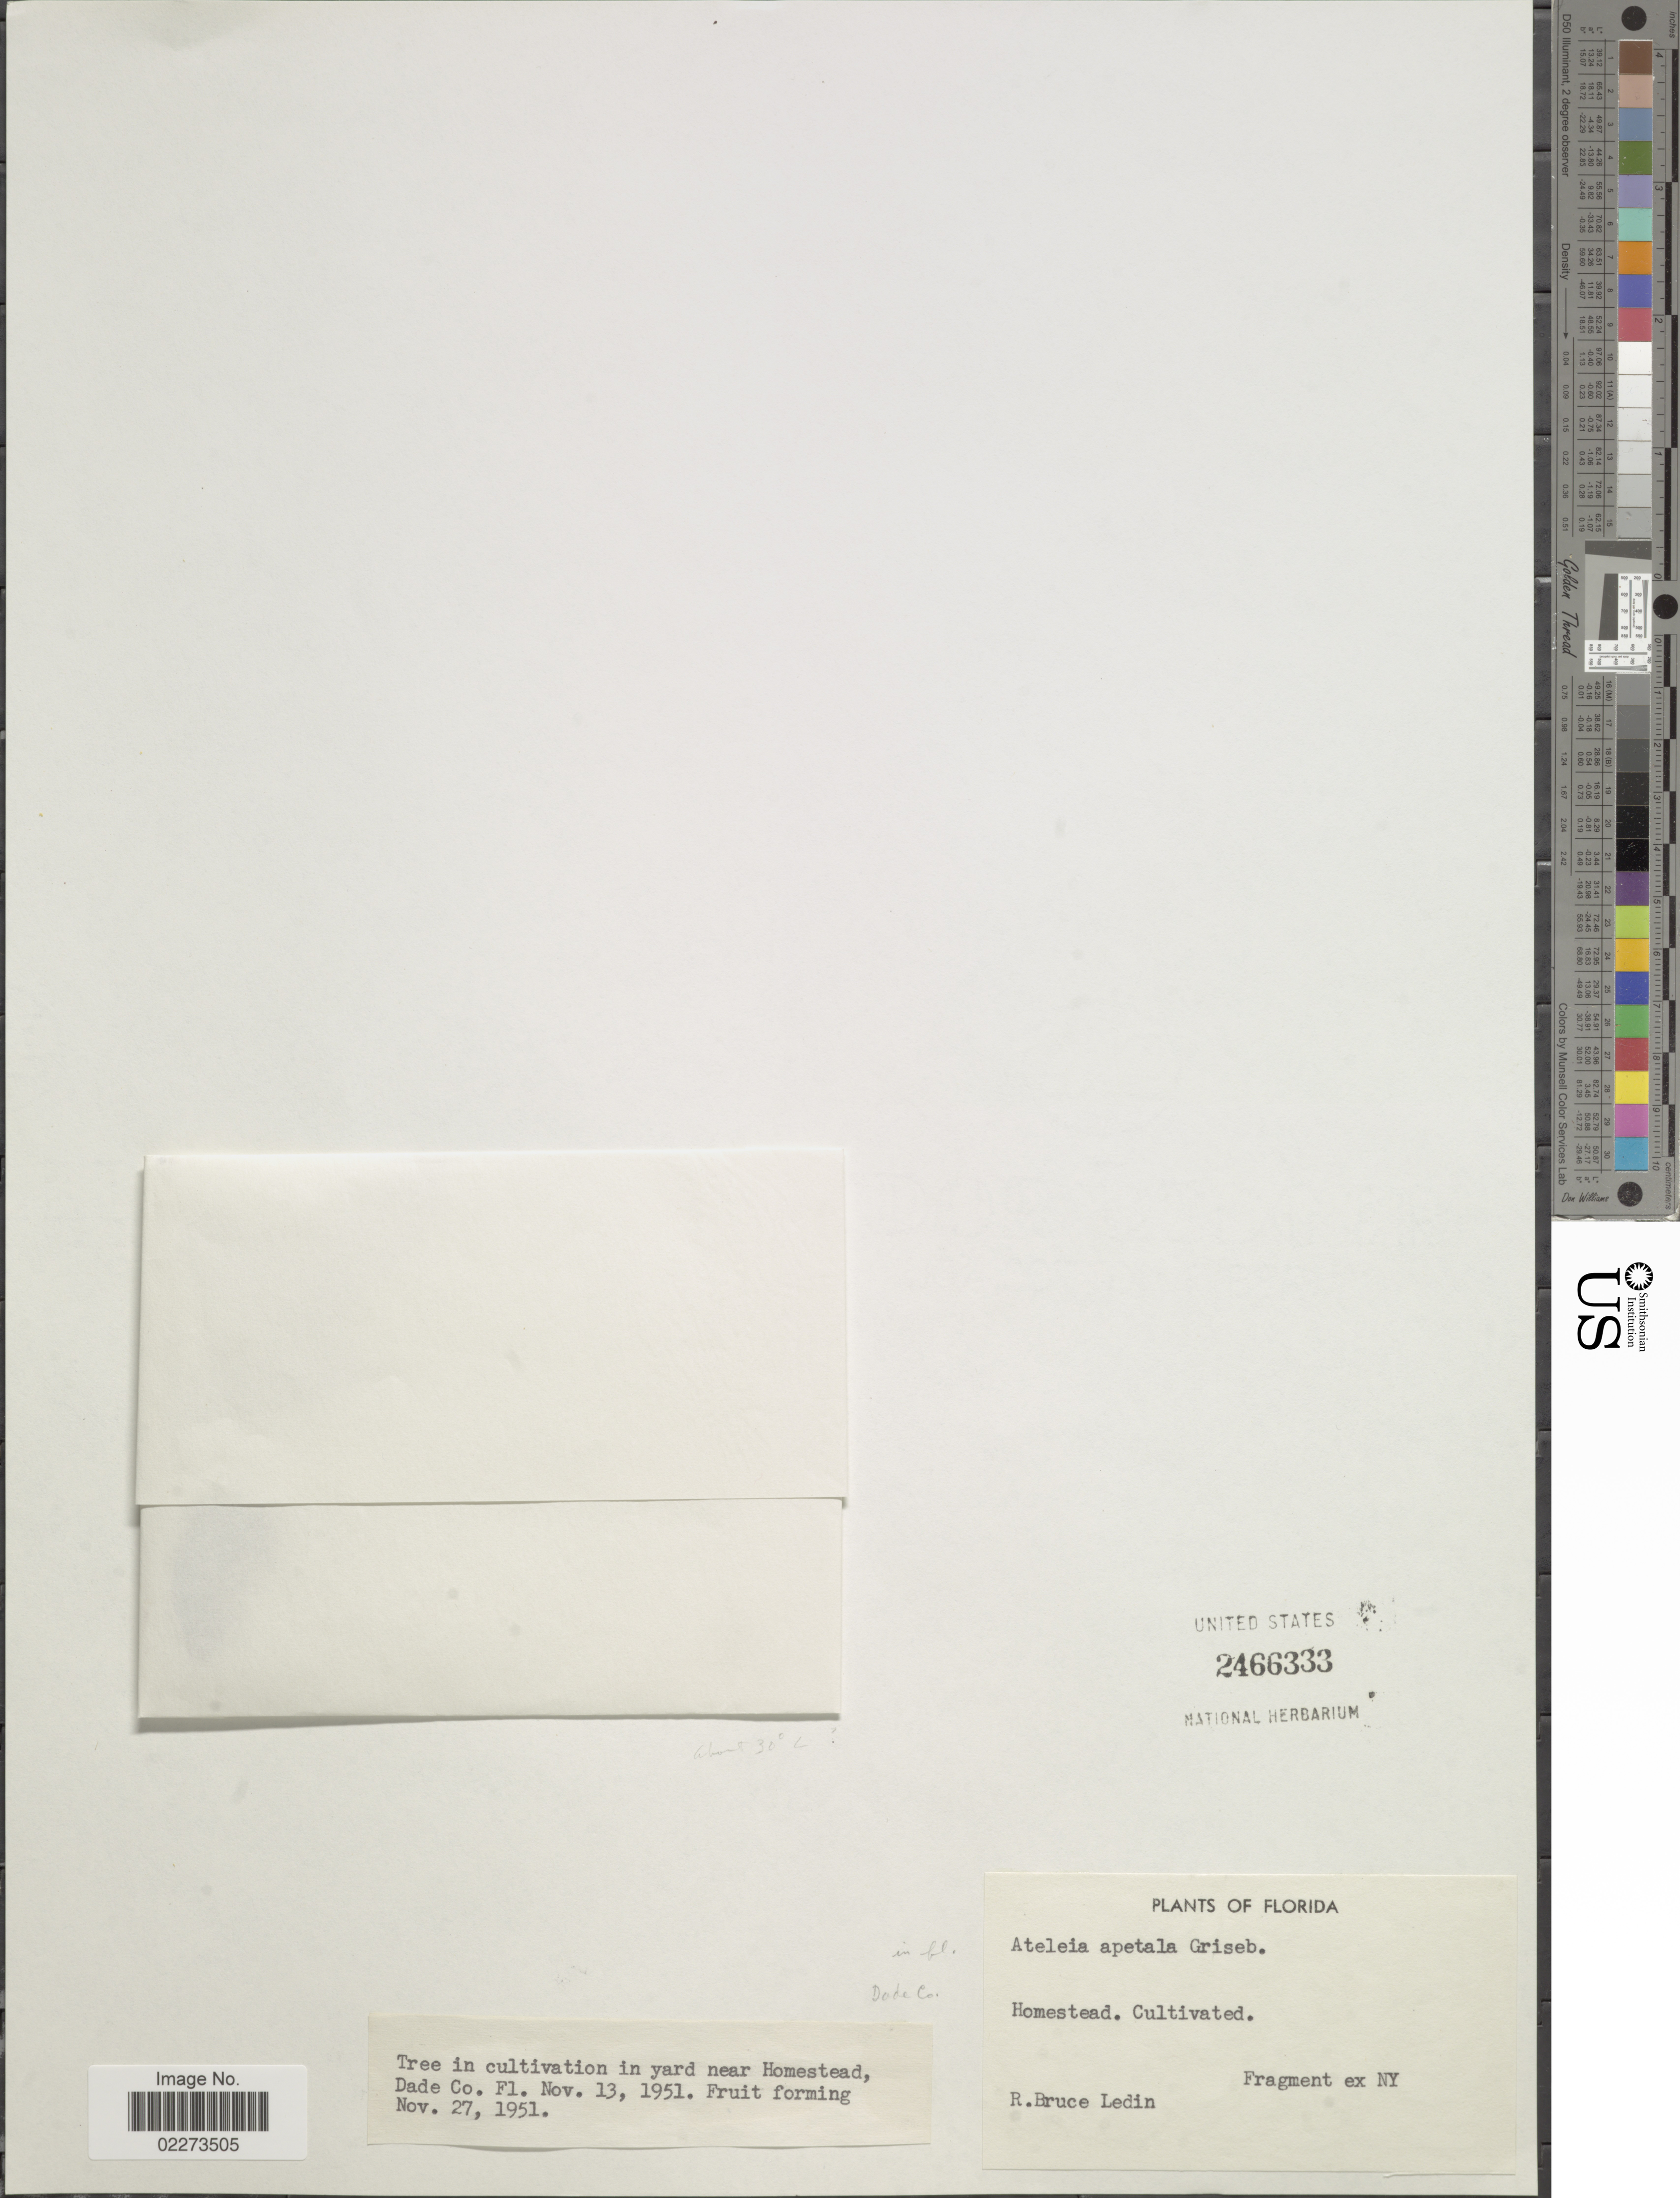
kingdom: Plantae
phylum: Tracheophyta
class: Magnoliopsida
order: Fabales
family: Fabaceae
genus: Ateleia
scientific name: Ateleia apetala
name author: Griseb.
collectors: R. Ledin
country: United States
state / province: Florida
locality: Homestead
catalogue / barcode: US 2466333